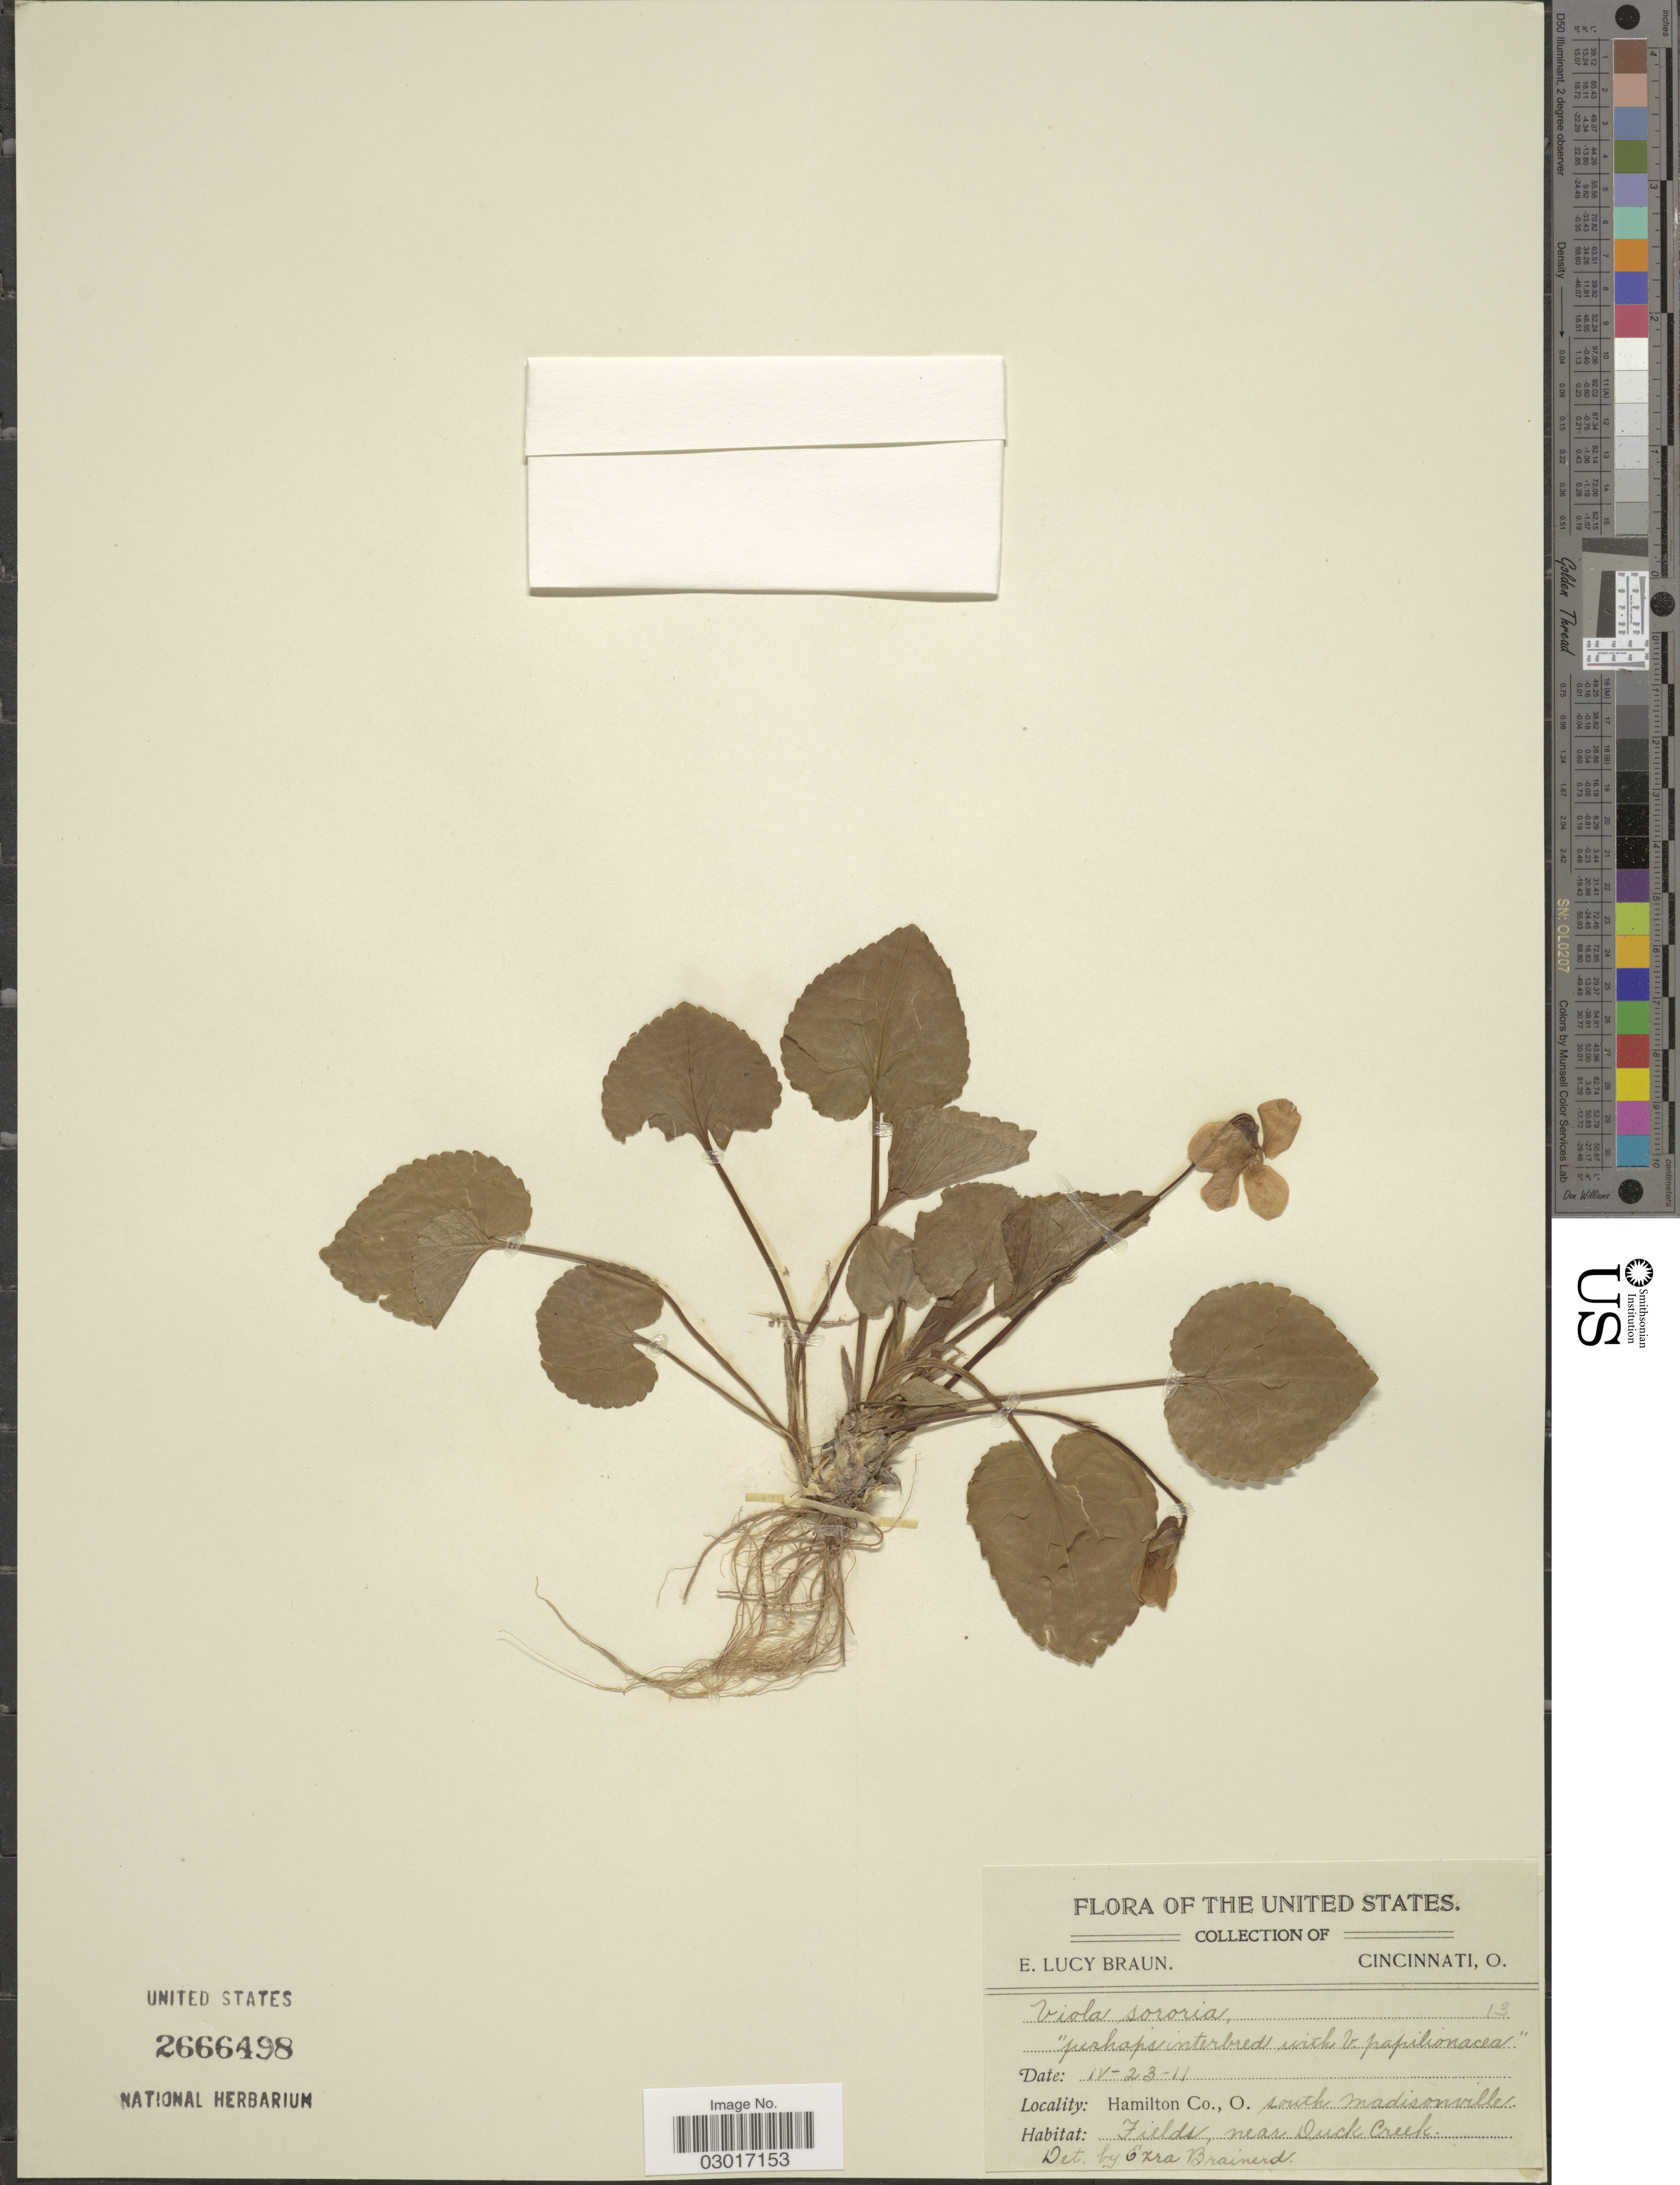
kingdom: Plantae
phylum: Tracheophyta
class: Magnoliopsida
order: Malpighiales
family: Violaceae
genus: Viola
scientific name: Viola sororia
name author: Willd.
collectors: E. L. Braun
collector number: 13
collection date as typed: Transcribed d/m/y: 23/4/11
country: United States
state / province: Ohio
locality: Hamilton Co., O. south Madisonville. Fields, near Duck Creek.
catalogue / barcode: US 2666498